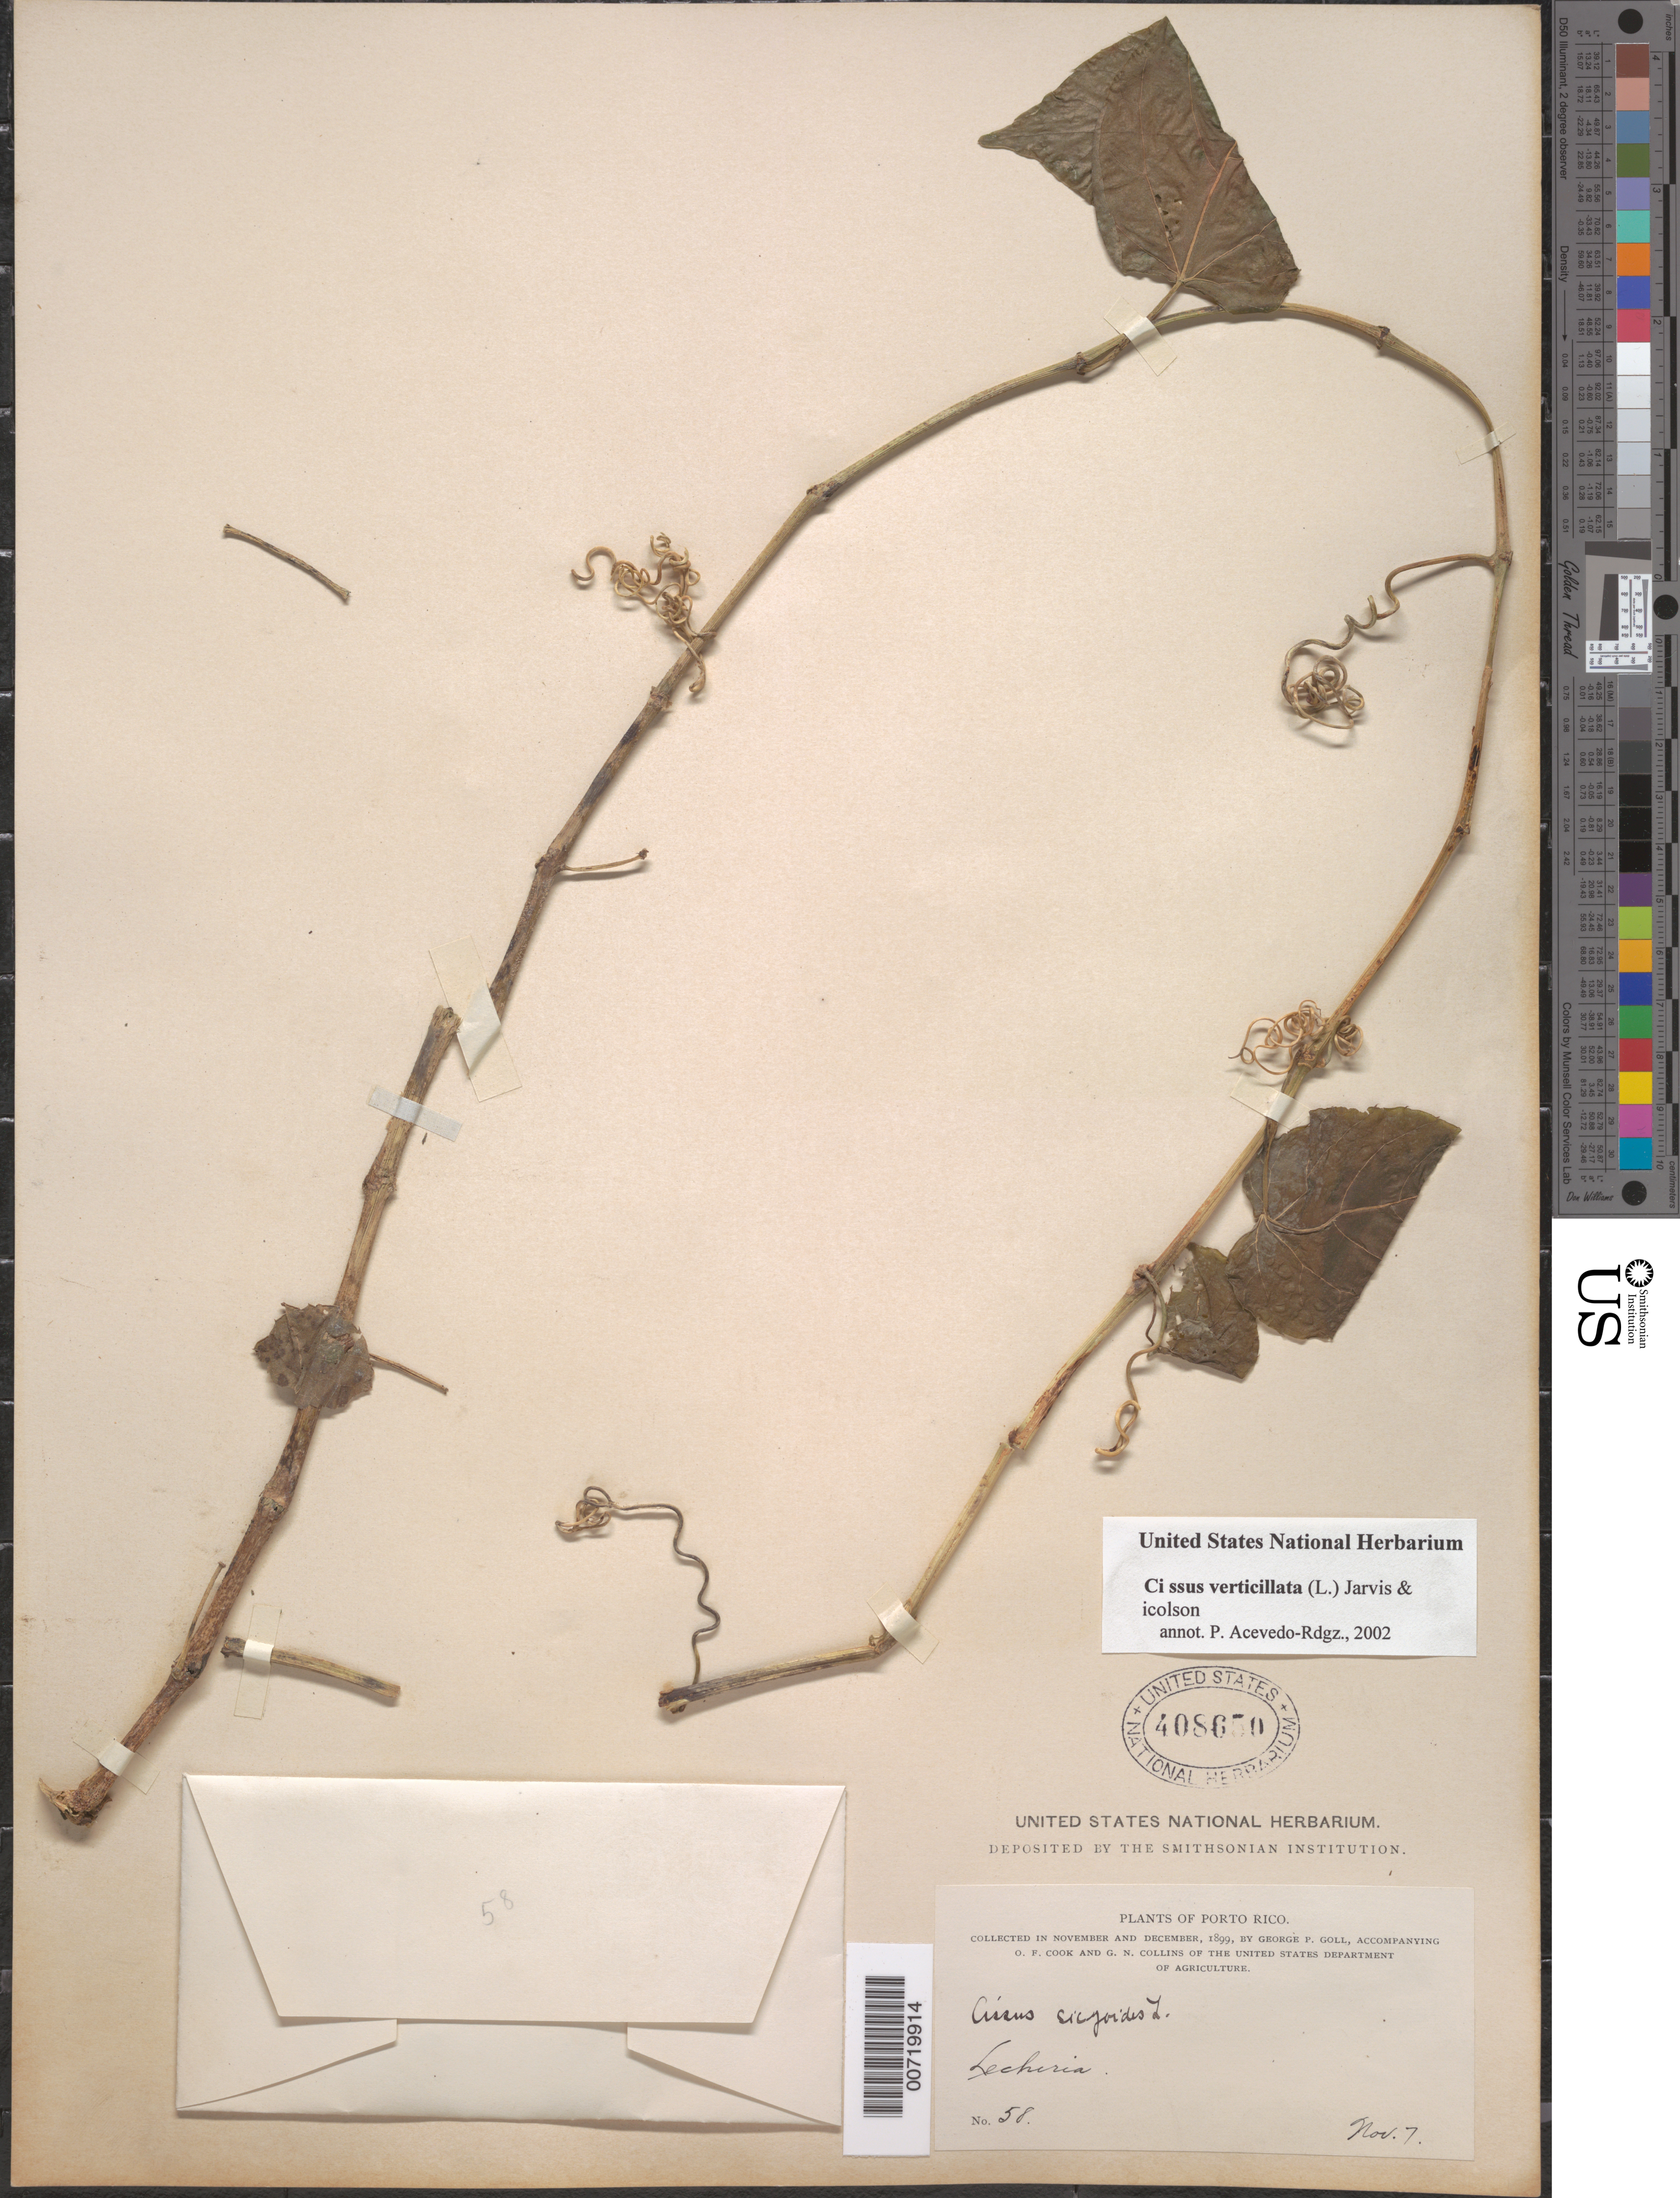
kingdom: Plantae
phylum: Tracheophyta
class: Magnoliopsida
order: Vitales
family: Vitaceae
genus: Cissus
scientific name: Cissus verticillata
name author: (L.) Nicolson & C.E. Jarvis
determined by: Acevedo-Rodríguez, P., (BOT), Smithsonian Institution - National Museum of Natural History (UNITED STATES)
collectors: G. Goll, O. F. Cook & G. N. Collins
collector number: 58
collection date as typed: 07 Nov 1899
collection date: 1899-11-07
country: Puerto Rico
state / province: San Juan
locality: Lecheria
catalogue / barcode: US 408650